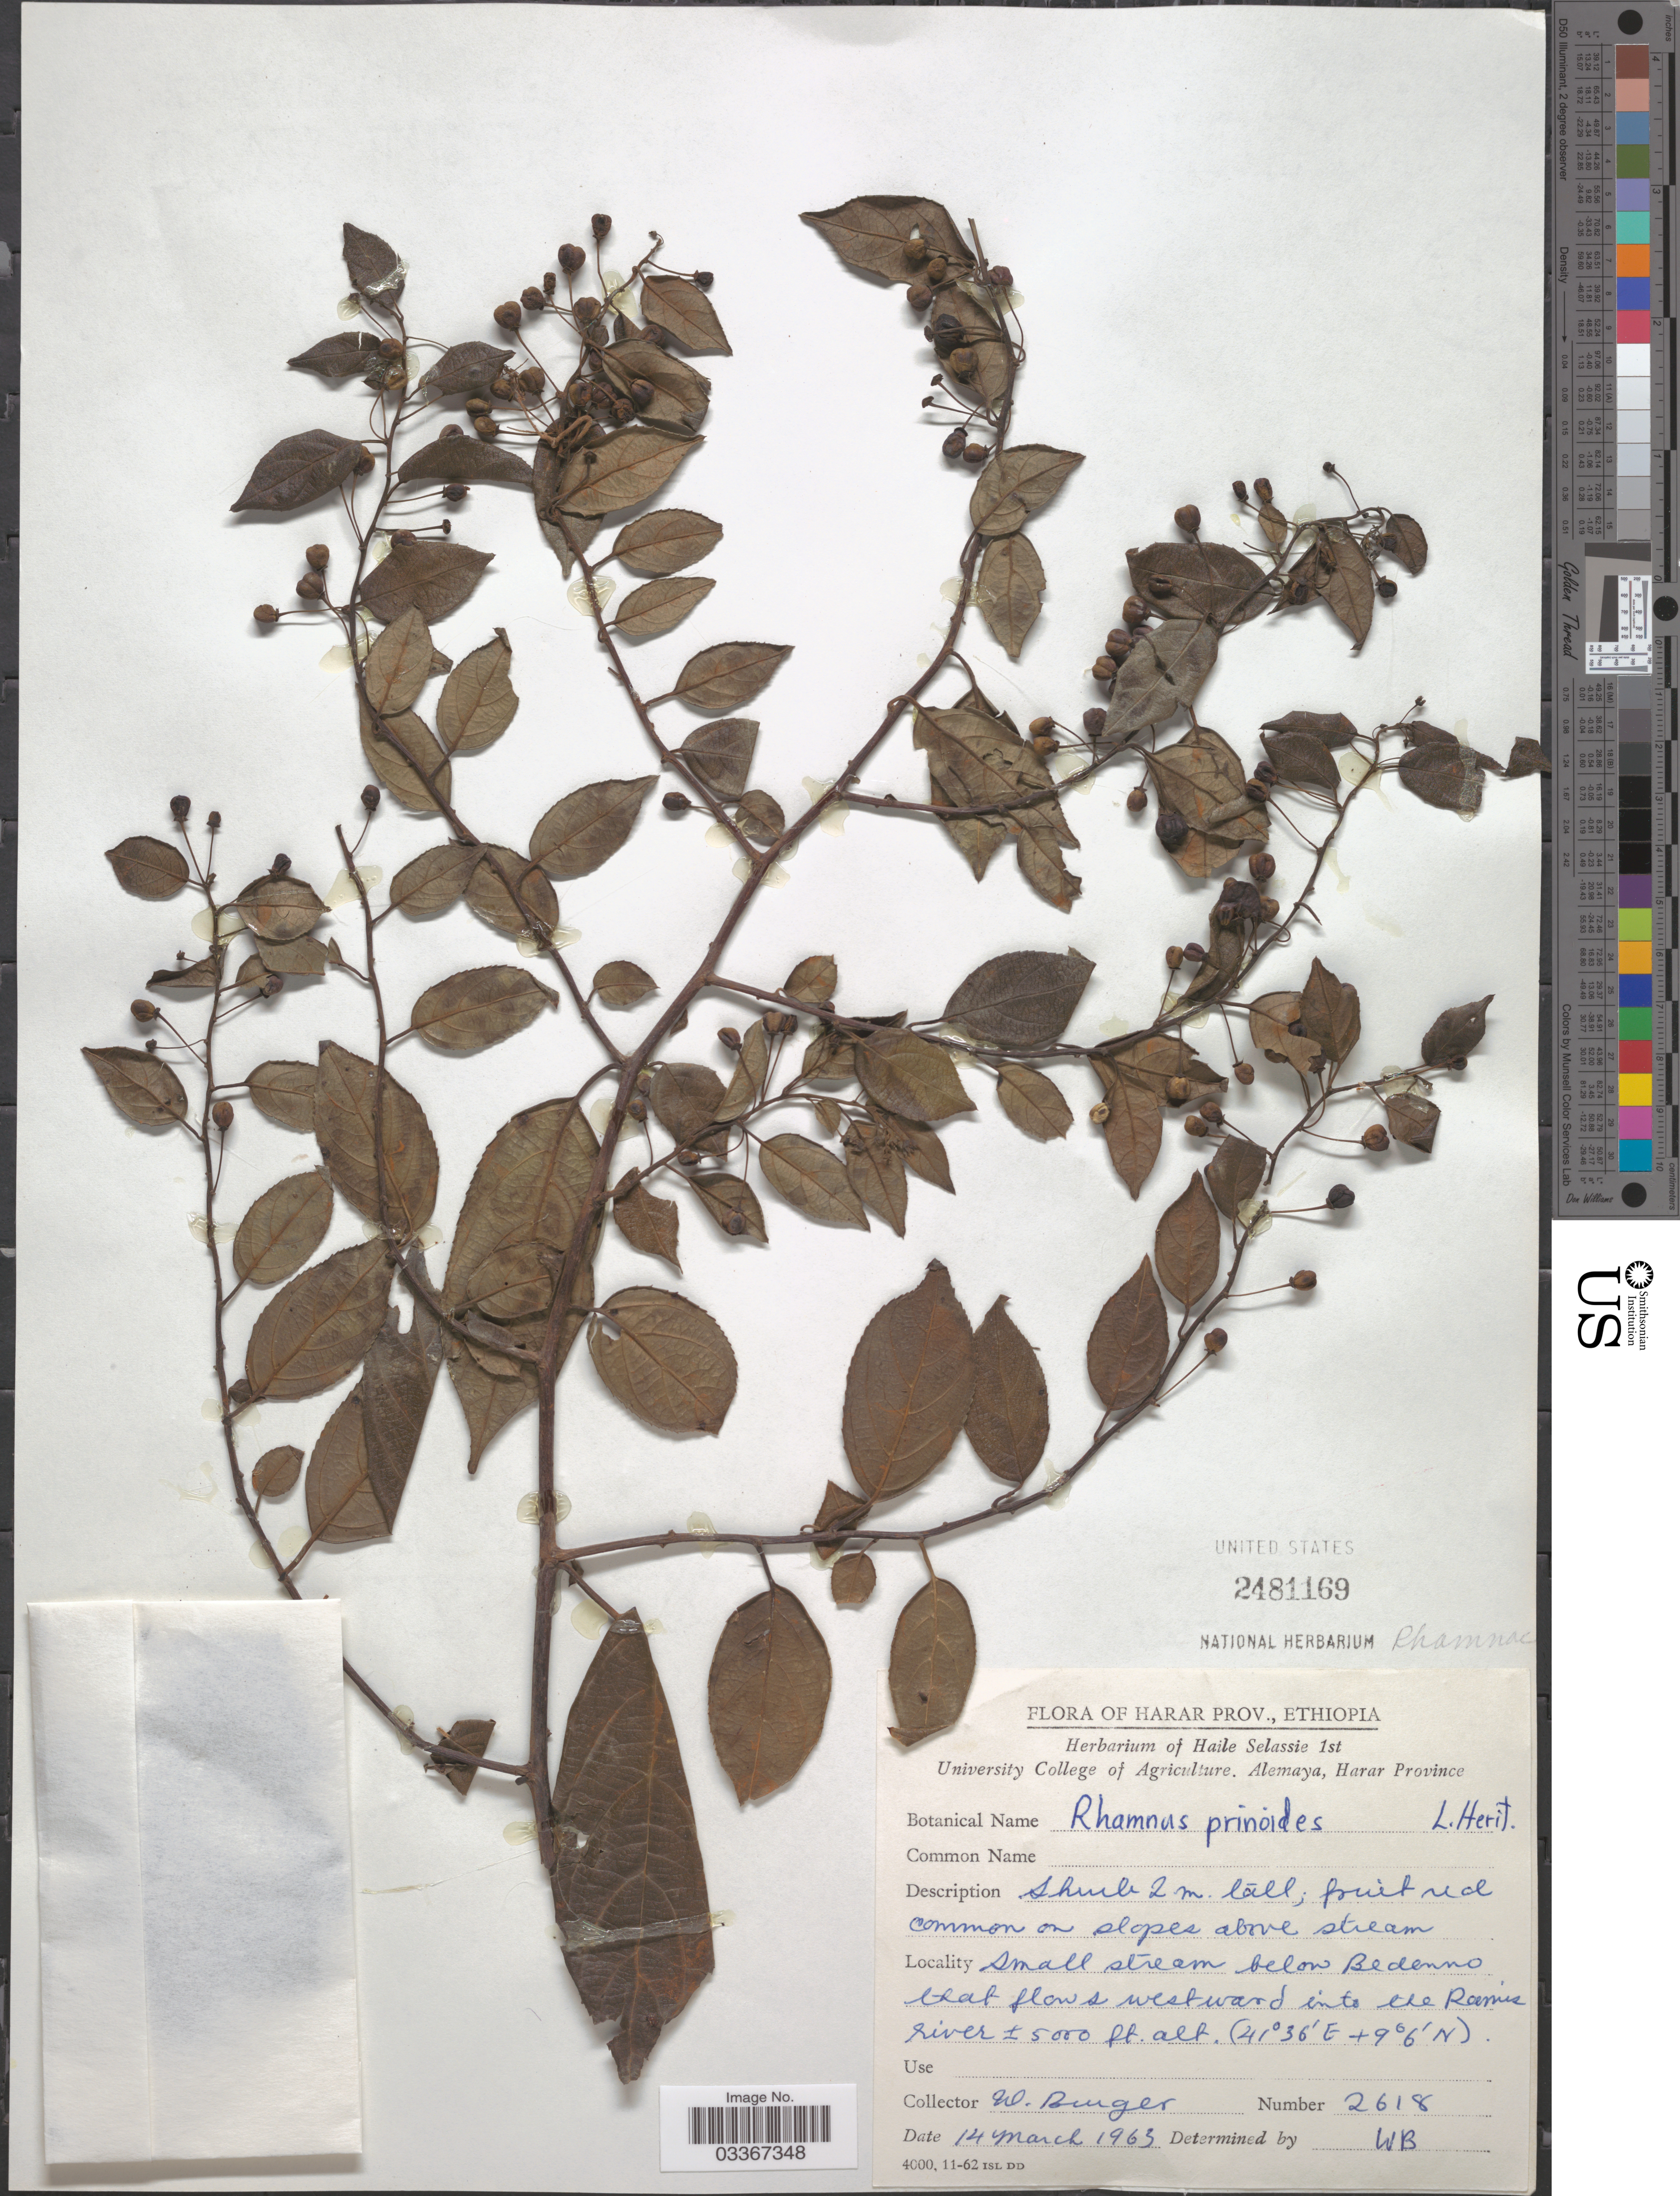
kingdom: Plantae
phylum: Tracheophyta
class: Magnoliopsida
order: Rosales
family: Rhamnaceae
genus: Rhamnus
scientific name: Rhamnus prinoides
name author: L'Hér.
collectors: W. Burger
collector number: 2618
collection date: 1963-03-14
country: Ethiopia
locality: Harar Prov. Small stream below Bedenno, that flows westward into the Ramis river.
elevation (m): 1524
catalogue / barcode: US 2481169